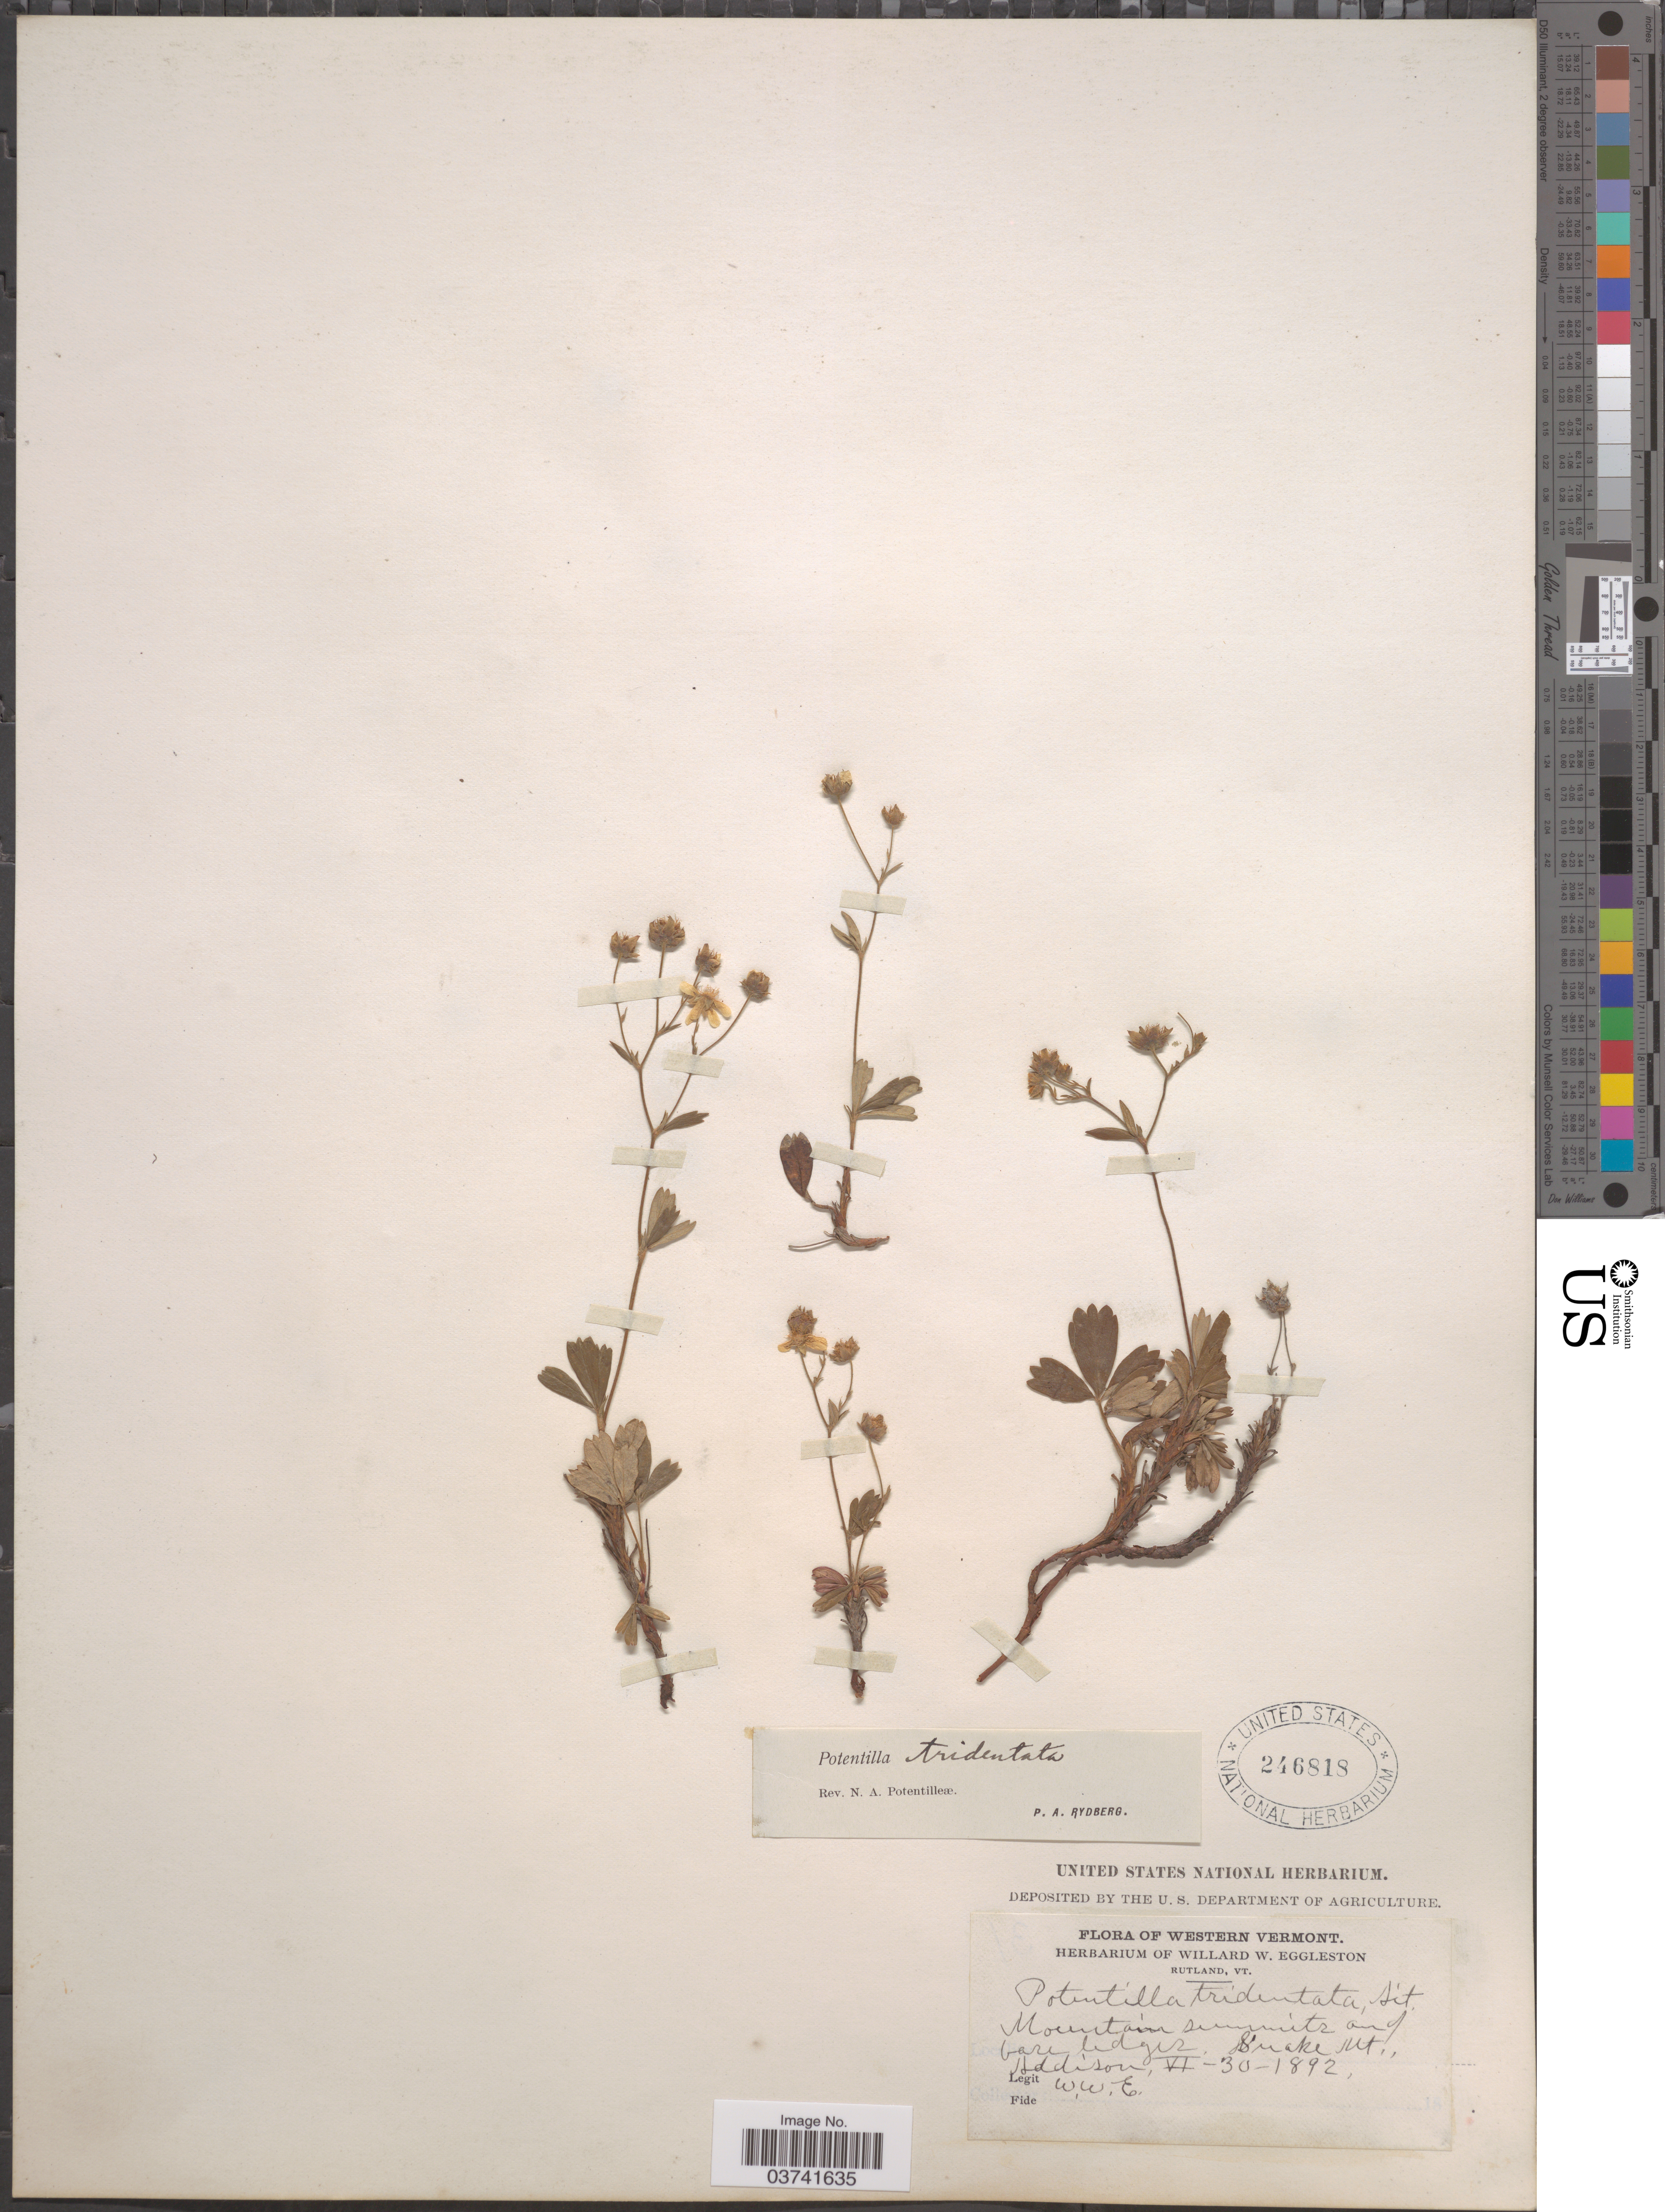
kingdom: Plantae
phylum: Tracheophyta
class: Magnoliopsida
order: Rosales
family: Rosaceae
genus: Potentilla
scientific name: Potentilla tridentata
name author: Aiton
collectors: W. W. Eggleston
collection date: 1892-06-30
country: United States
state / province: Vermont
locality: Western Vermont. Mountain summits and bare ledges. Snake Mt., Addison.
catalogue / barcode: US 246818